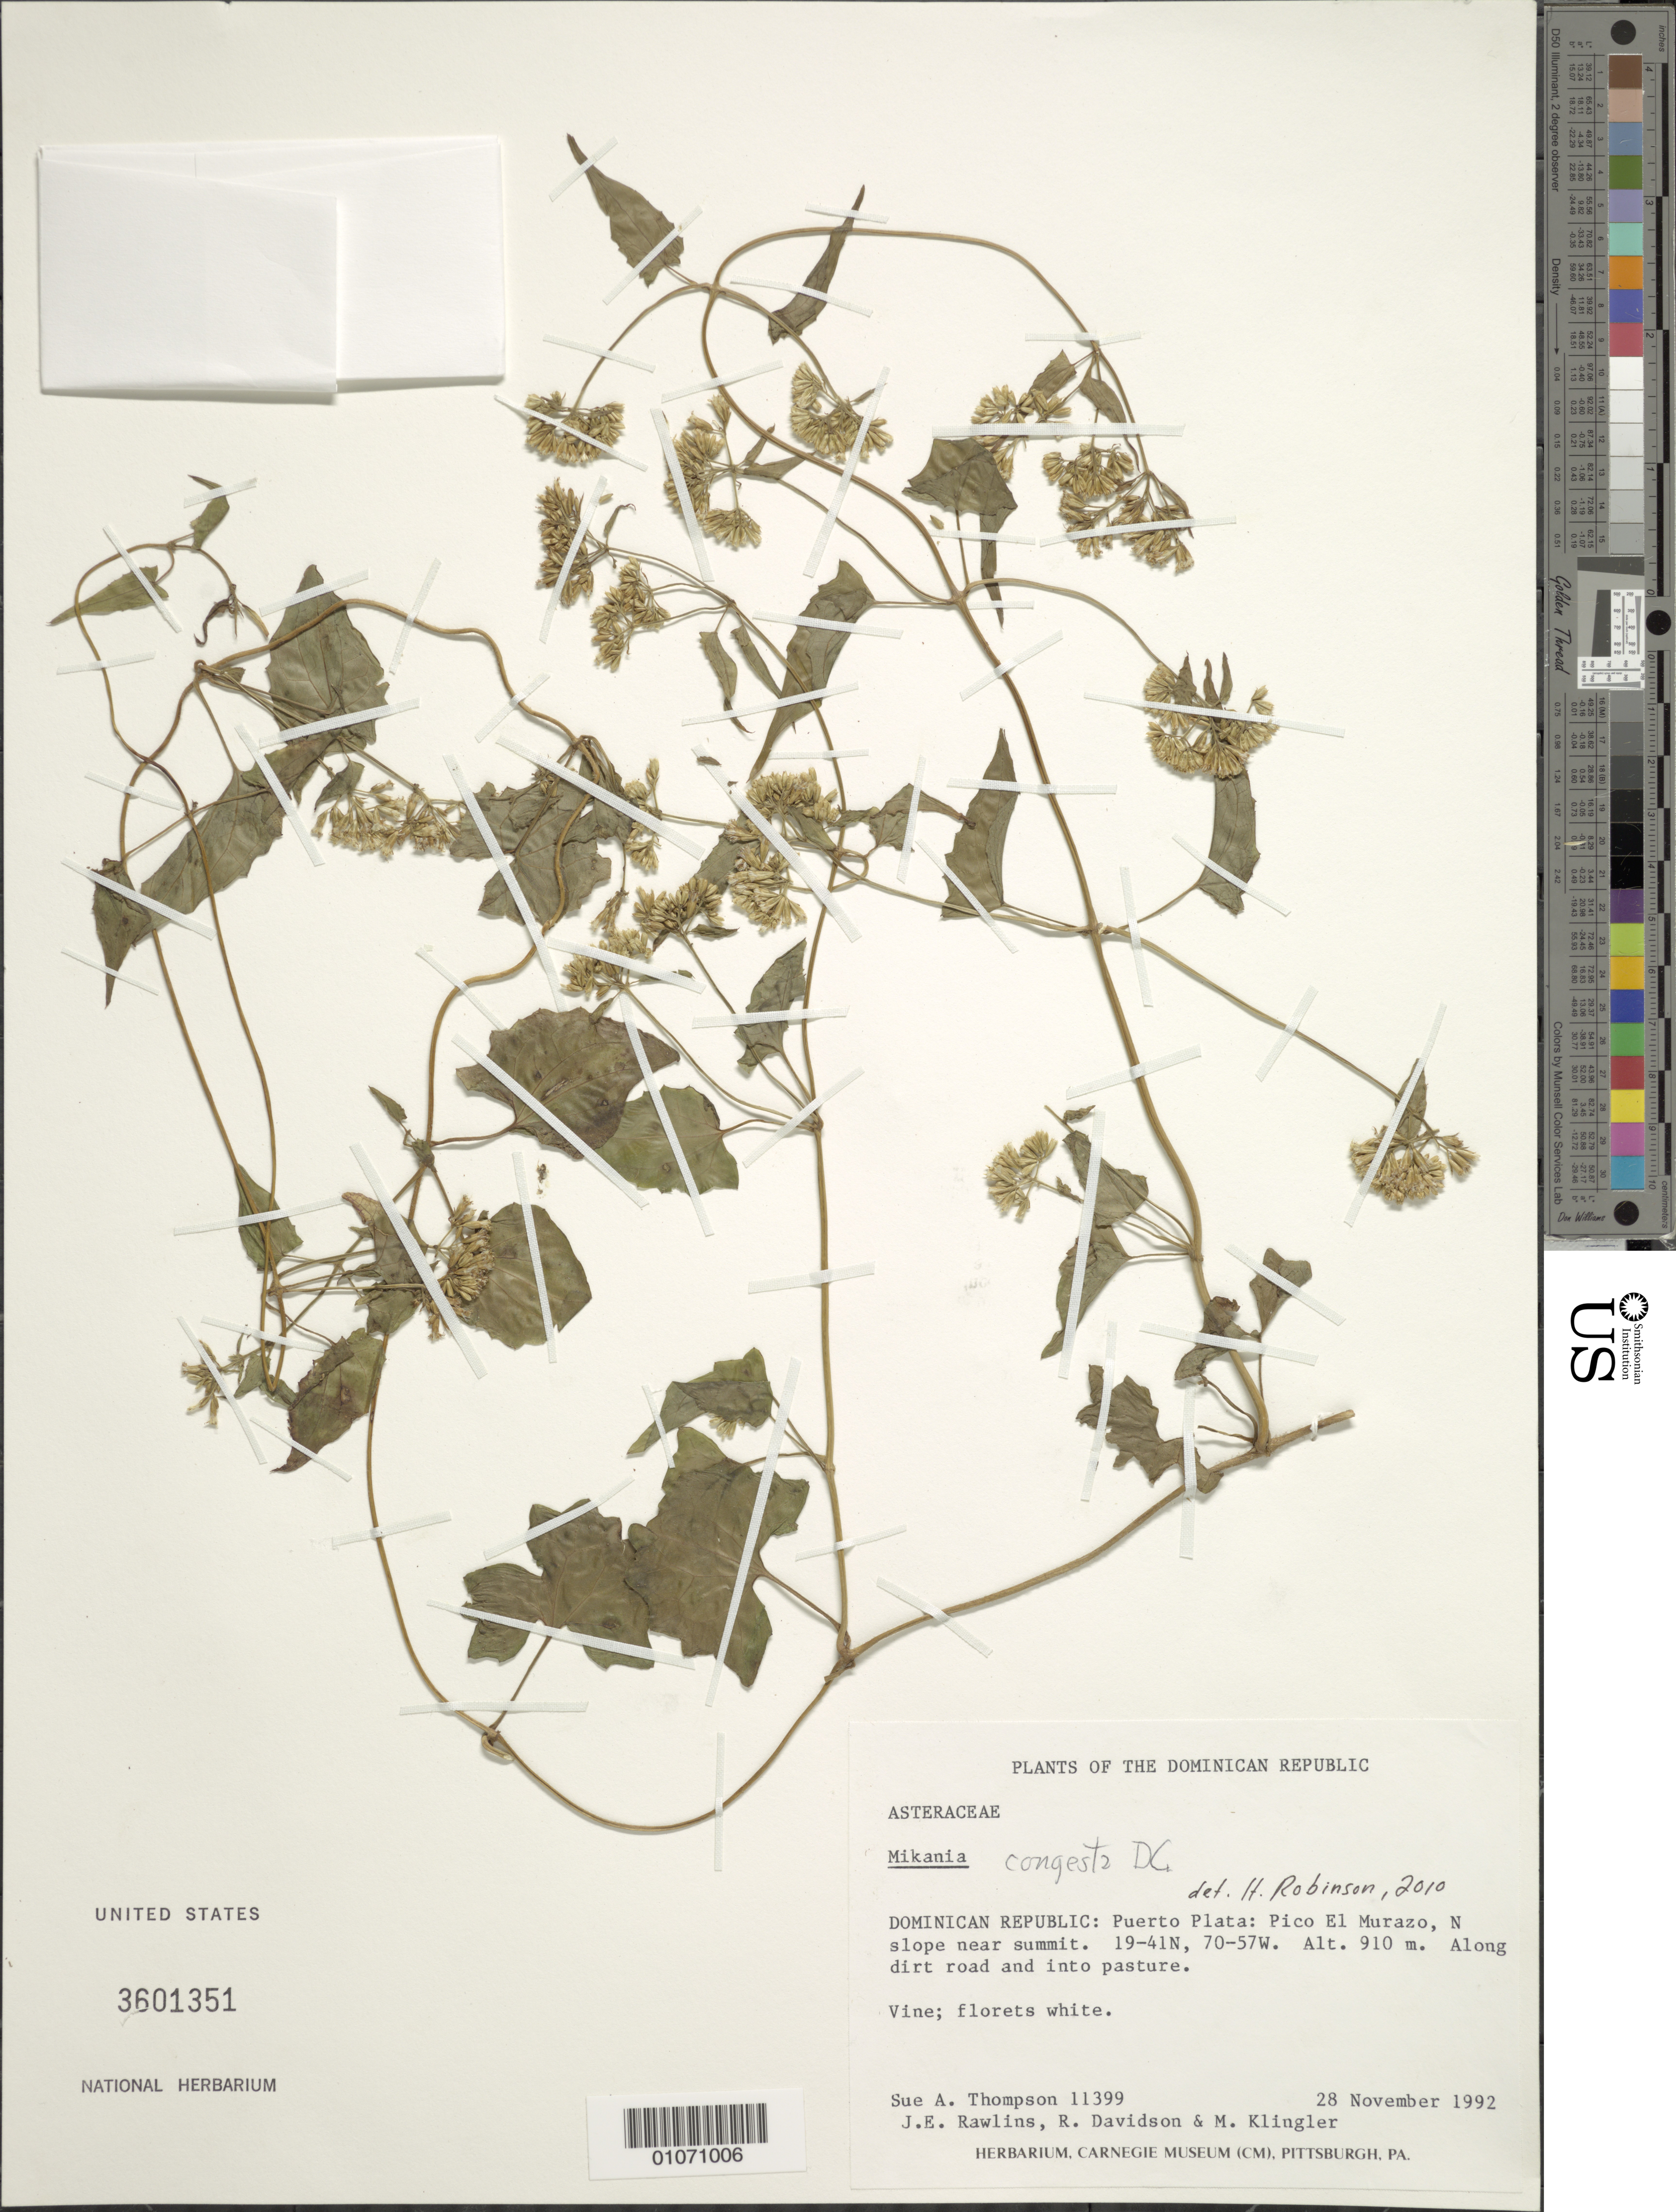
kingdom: Plantae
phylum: Tracheophyta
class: Magnoliopsida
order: Asterales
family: Asteraceae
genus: Mikania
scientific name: Mikania congesta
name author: DC.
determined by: Robinson, Harold E., (US)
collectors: S. A. Thompson, J. Rawlins, R. Davidson & M. Klingler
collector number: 11399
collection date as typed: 28 Nov 1992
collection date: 1992-11-28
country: Dominican Republic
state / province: Puerto Plata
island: Hispaniola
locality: Pico El Murazo, N slope near summit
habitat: Along dirt road and into pasture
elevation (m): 910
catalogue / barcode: US 3601351